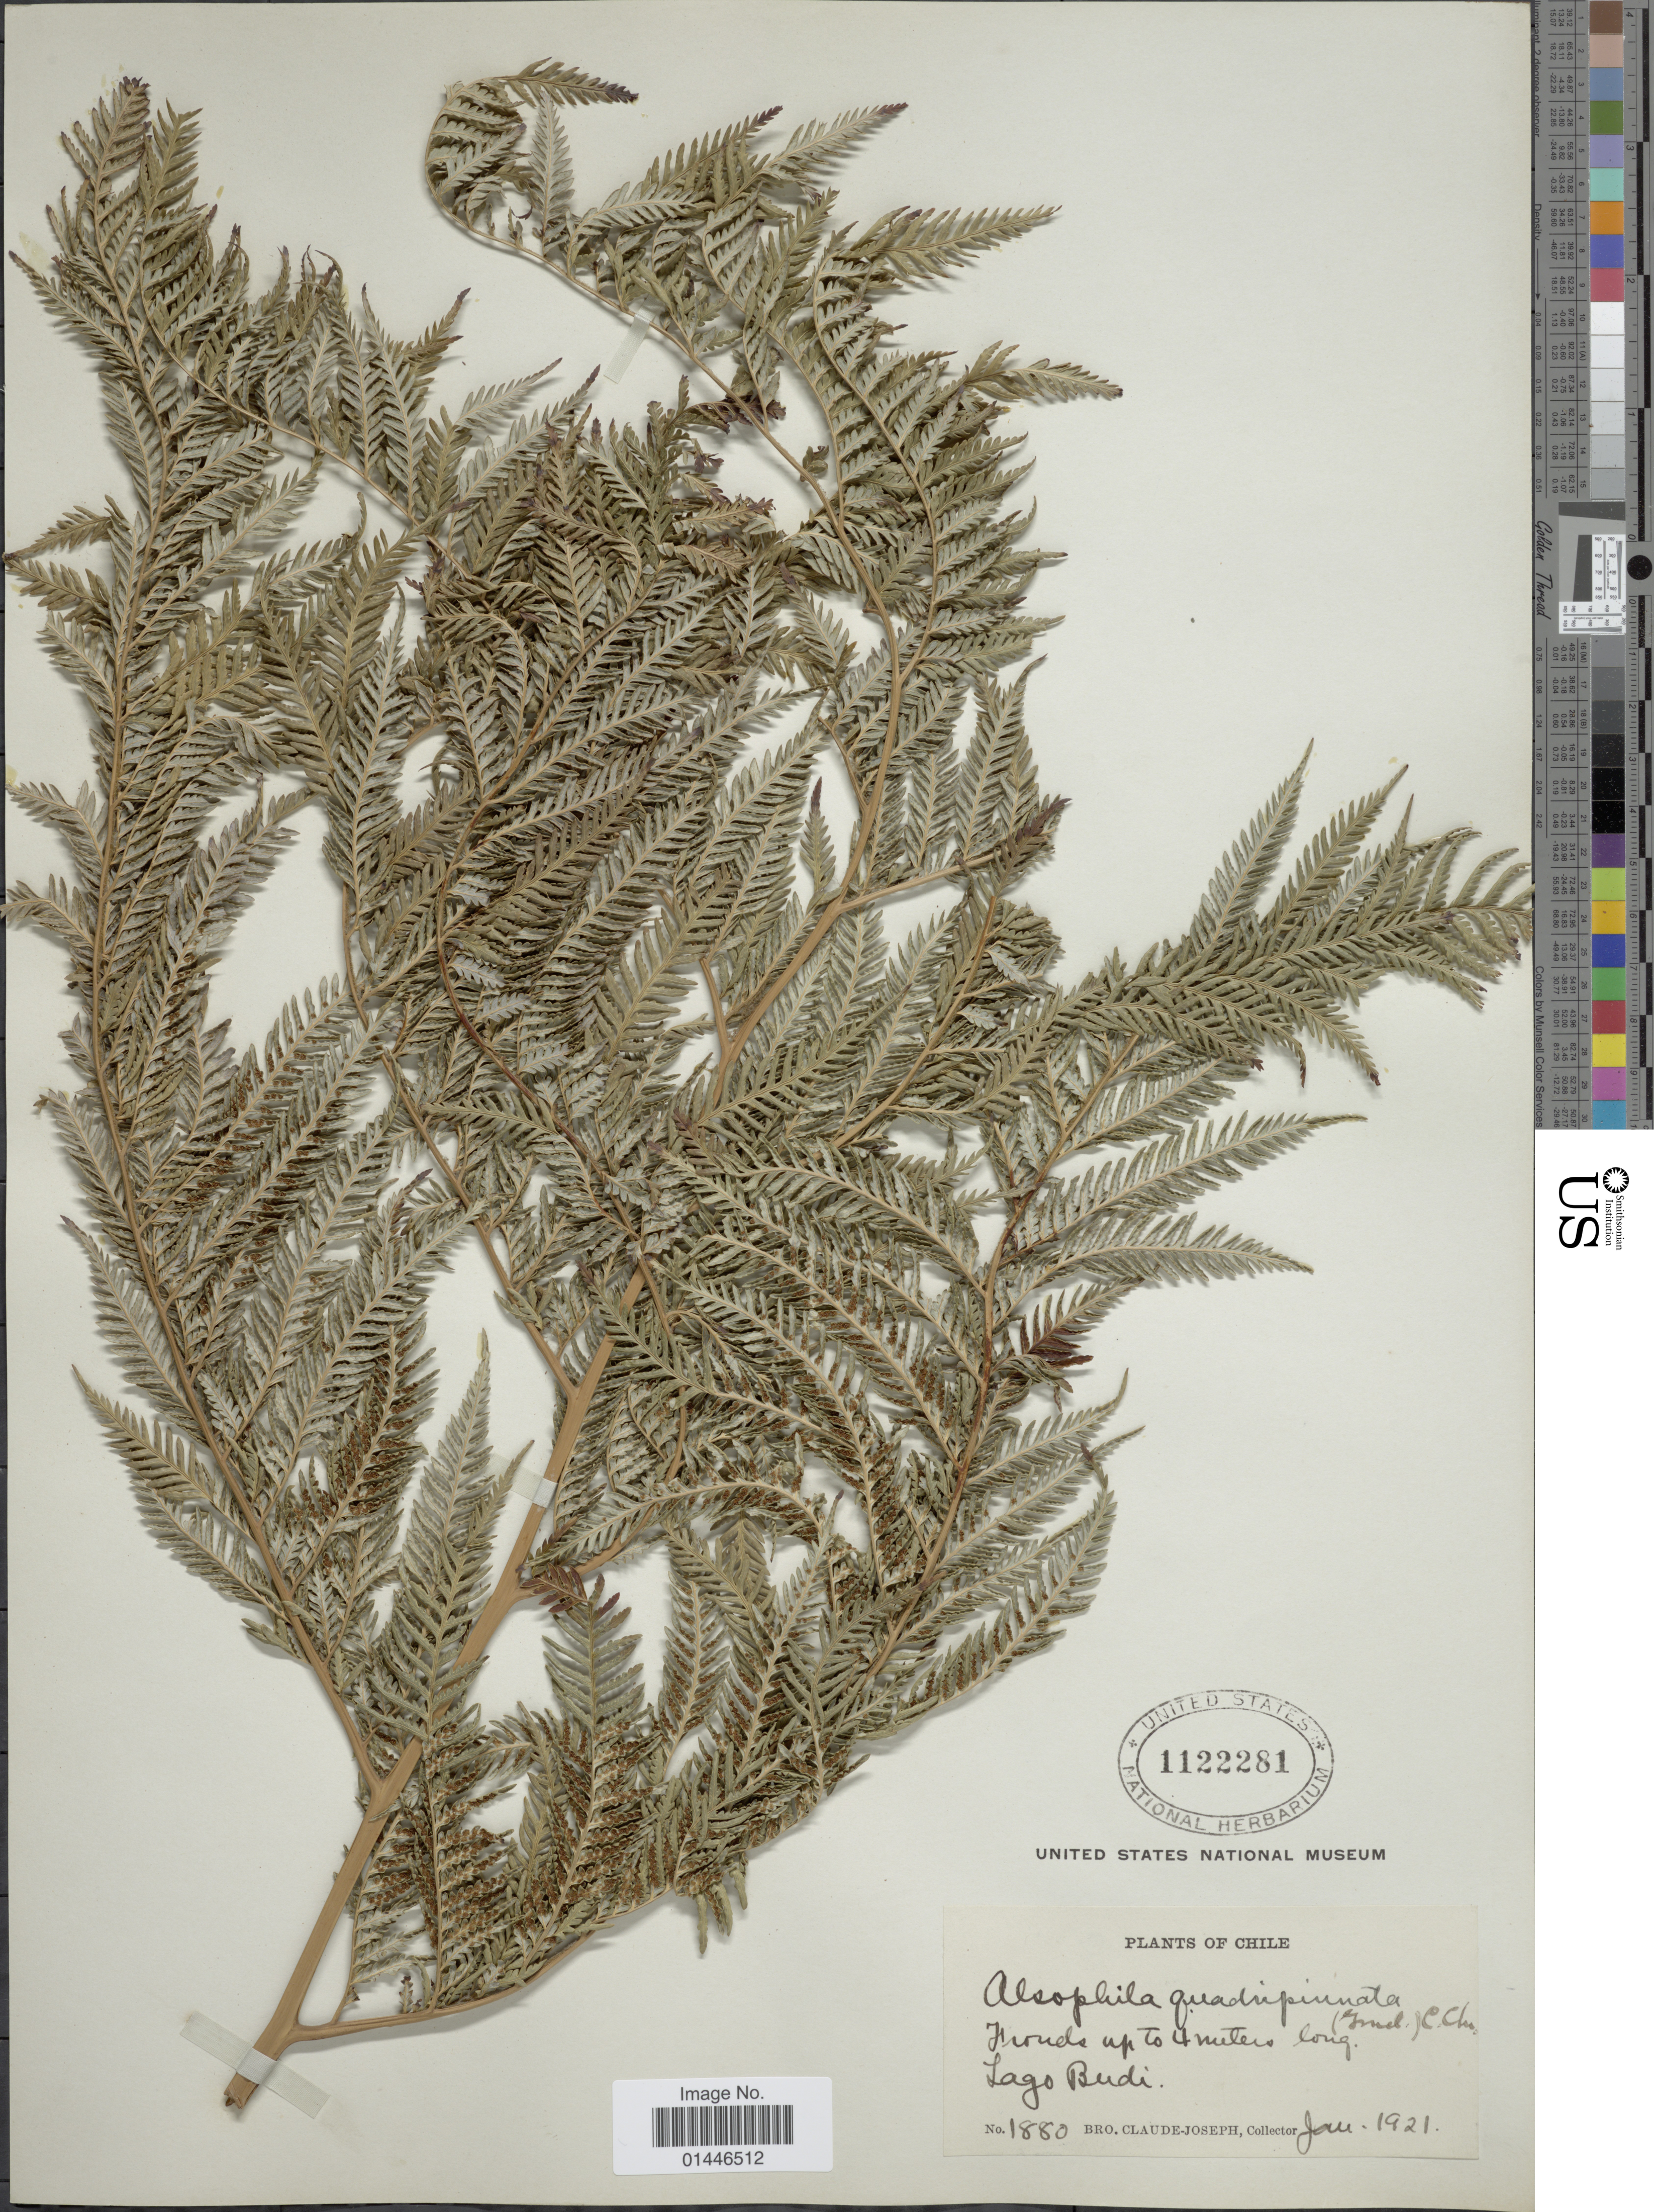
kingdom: Plantae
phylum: Tracheophyta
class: Polypodiopsida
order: Cyatheales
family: Dicksoniaceae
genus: Lophosoria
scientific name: Lophosoria quadripinnata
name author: (J.F. Gmel.) C. Chr.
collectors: Bro. Claude-Joseph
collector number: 1880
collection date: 1921-01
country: Chile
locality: Lago Budi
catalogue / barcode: US 1122281